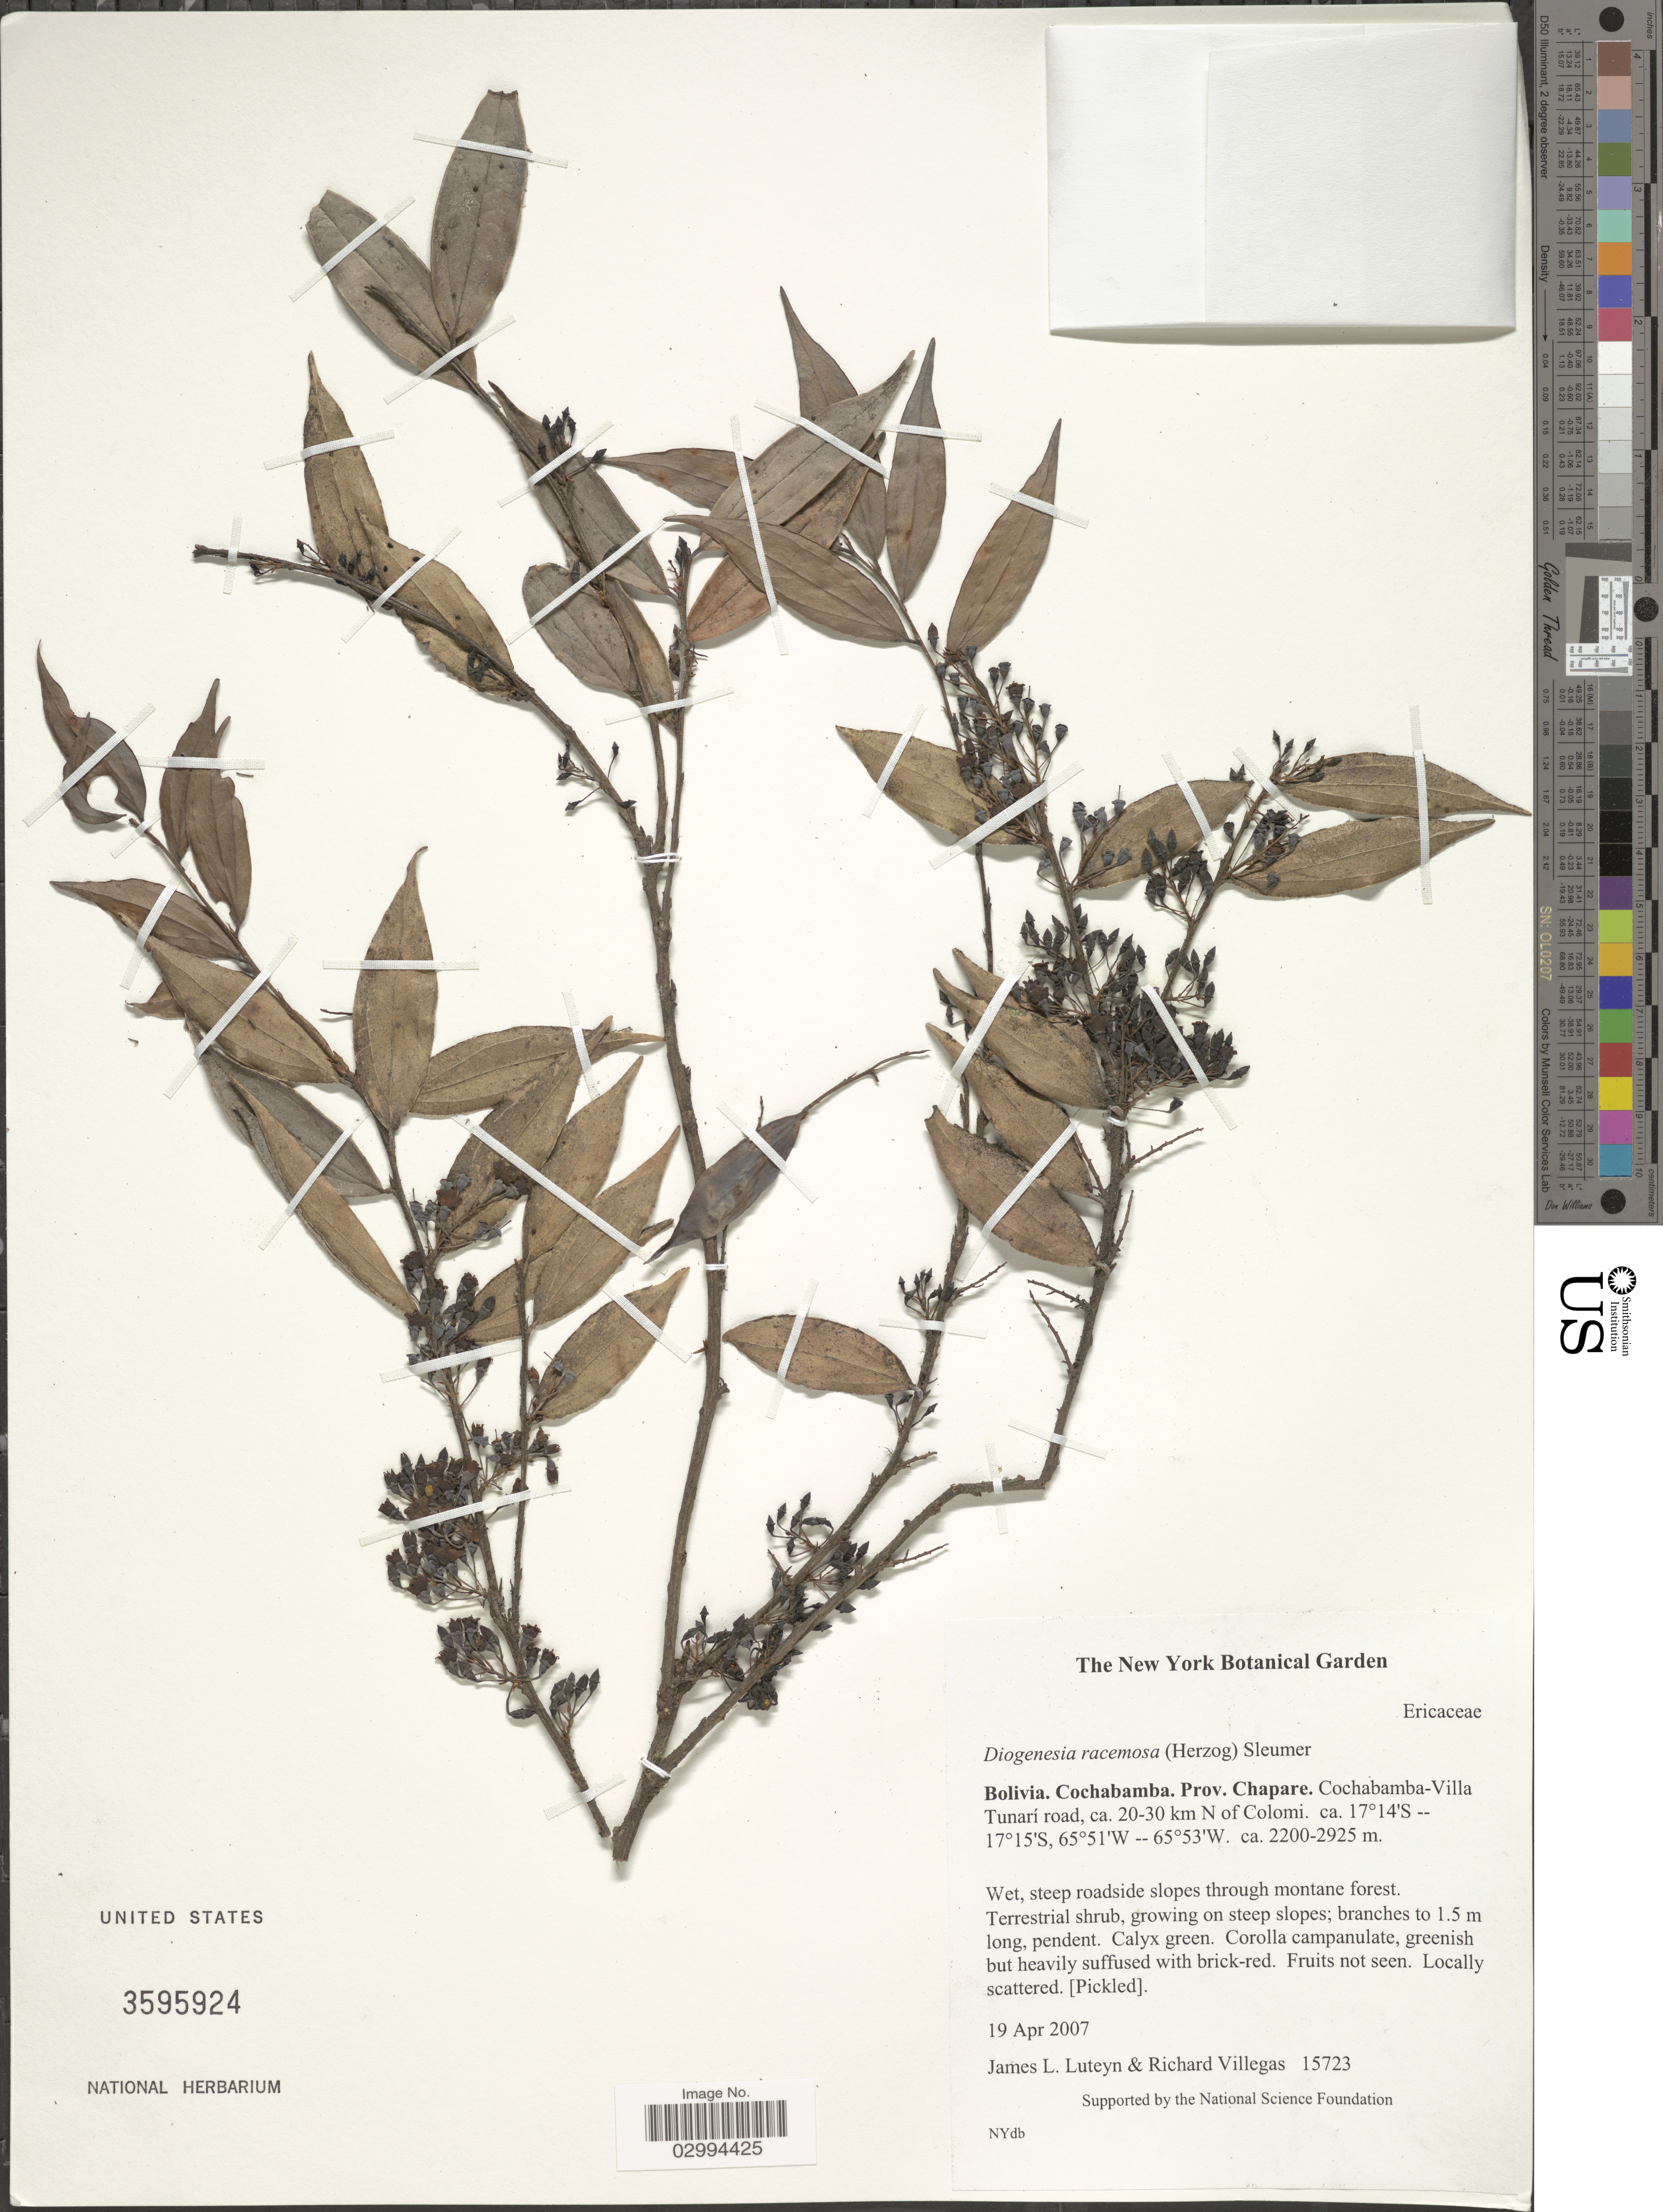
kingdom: Plantae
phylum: Tracheophyta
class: Magnoliopsida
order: Ericales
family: Ericaceae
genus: Diogenesia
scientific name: Diogenesia racemosa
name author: (Herzog) Sleumer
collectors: J. L. Luteyn & R. Villegas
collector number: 15723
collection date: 2007-04-19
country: Bolivia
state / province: Cochabamba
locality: Prov. Chapare. Cochabamba-Villa Tunarí road, ca. 20-30 km N of Colomi.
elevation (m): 2200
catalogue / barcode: US 3595924